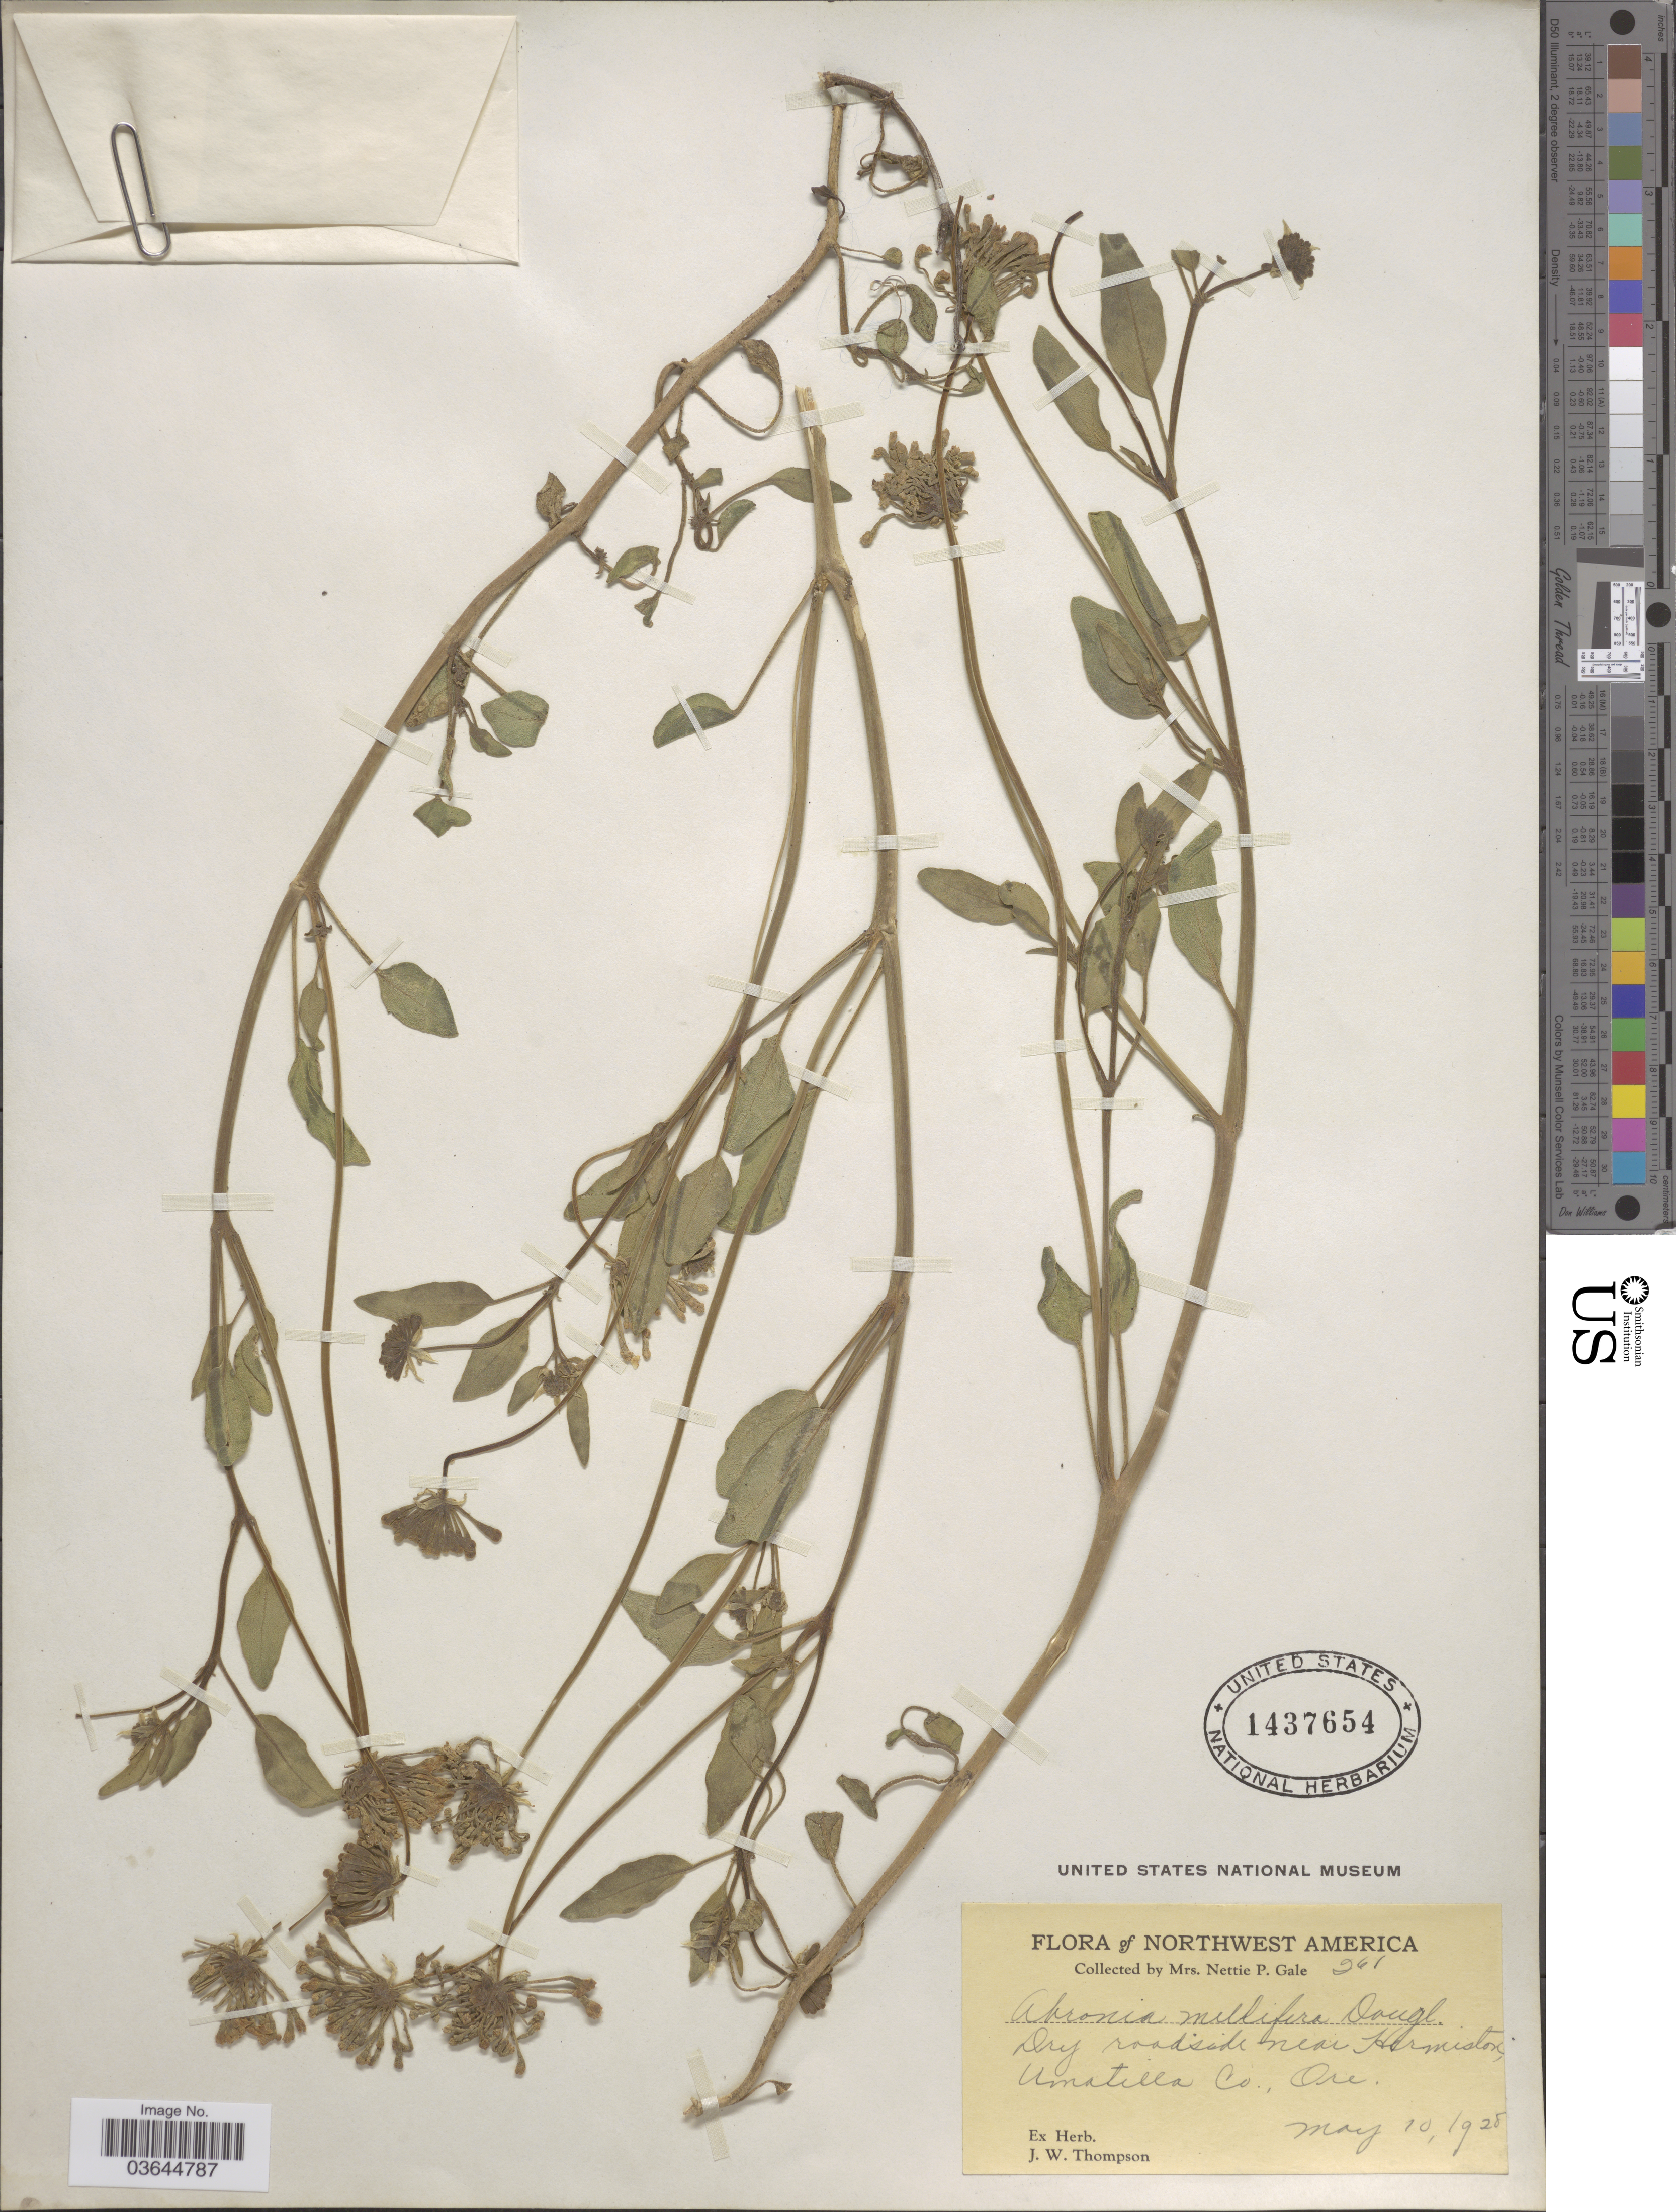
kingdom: Plantae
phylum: Tracheophyta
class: Magnoliopsida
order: Caryophyllales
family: Nyctaginaceae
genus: Abronia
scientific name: Abronia mellifera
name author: Douglas ex Hook.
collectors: N. Gale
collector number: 261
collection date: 1928-05-10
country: United States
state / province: Oregon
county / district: Umatilla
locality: Dry roadside near Hermiston, Umatilla Co.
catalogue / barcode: US 1437654